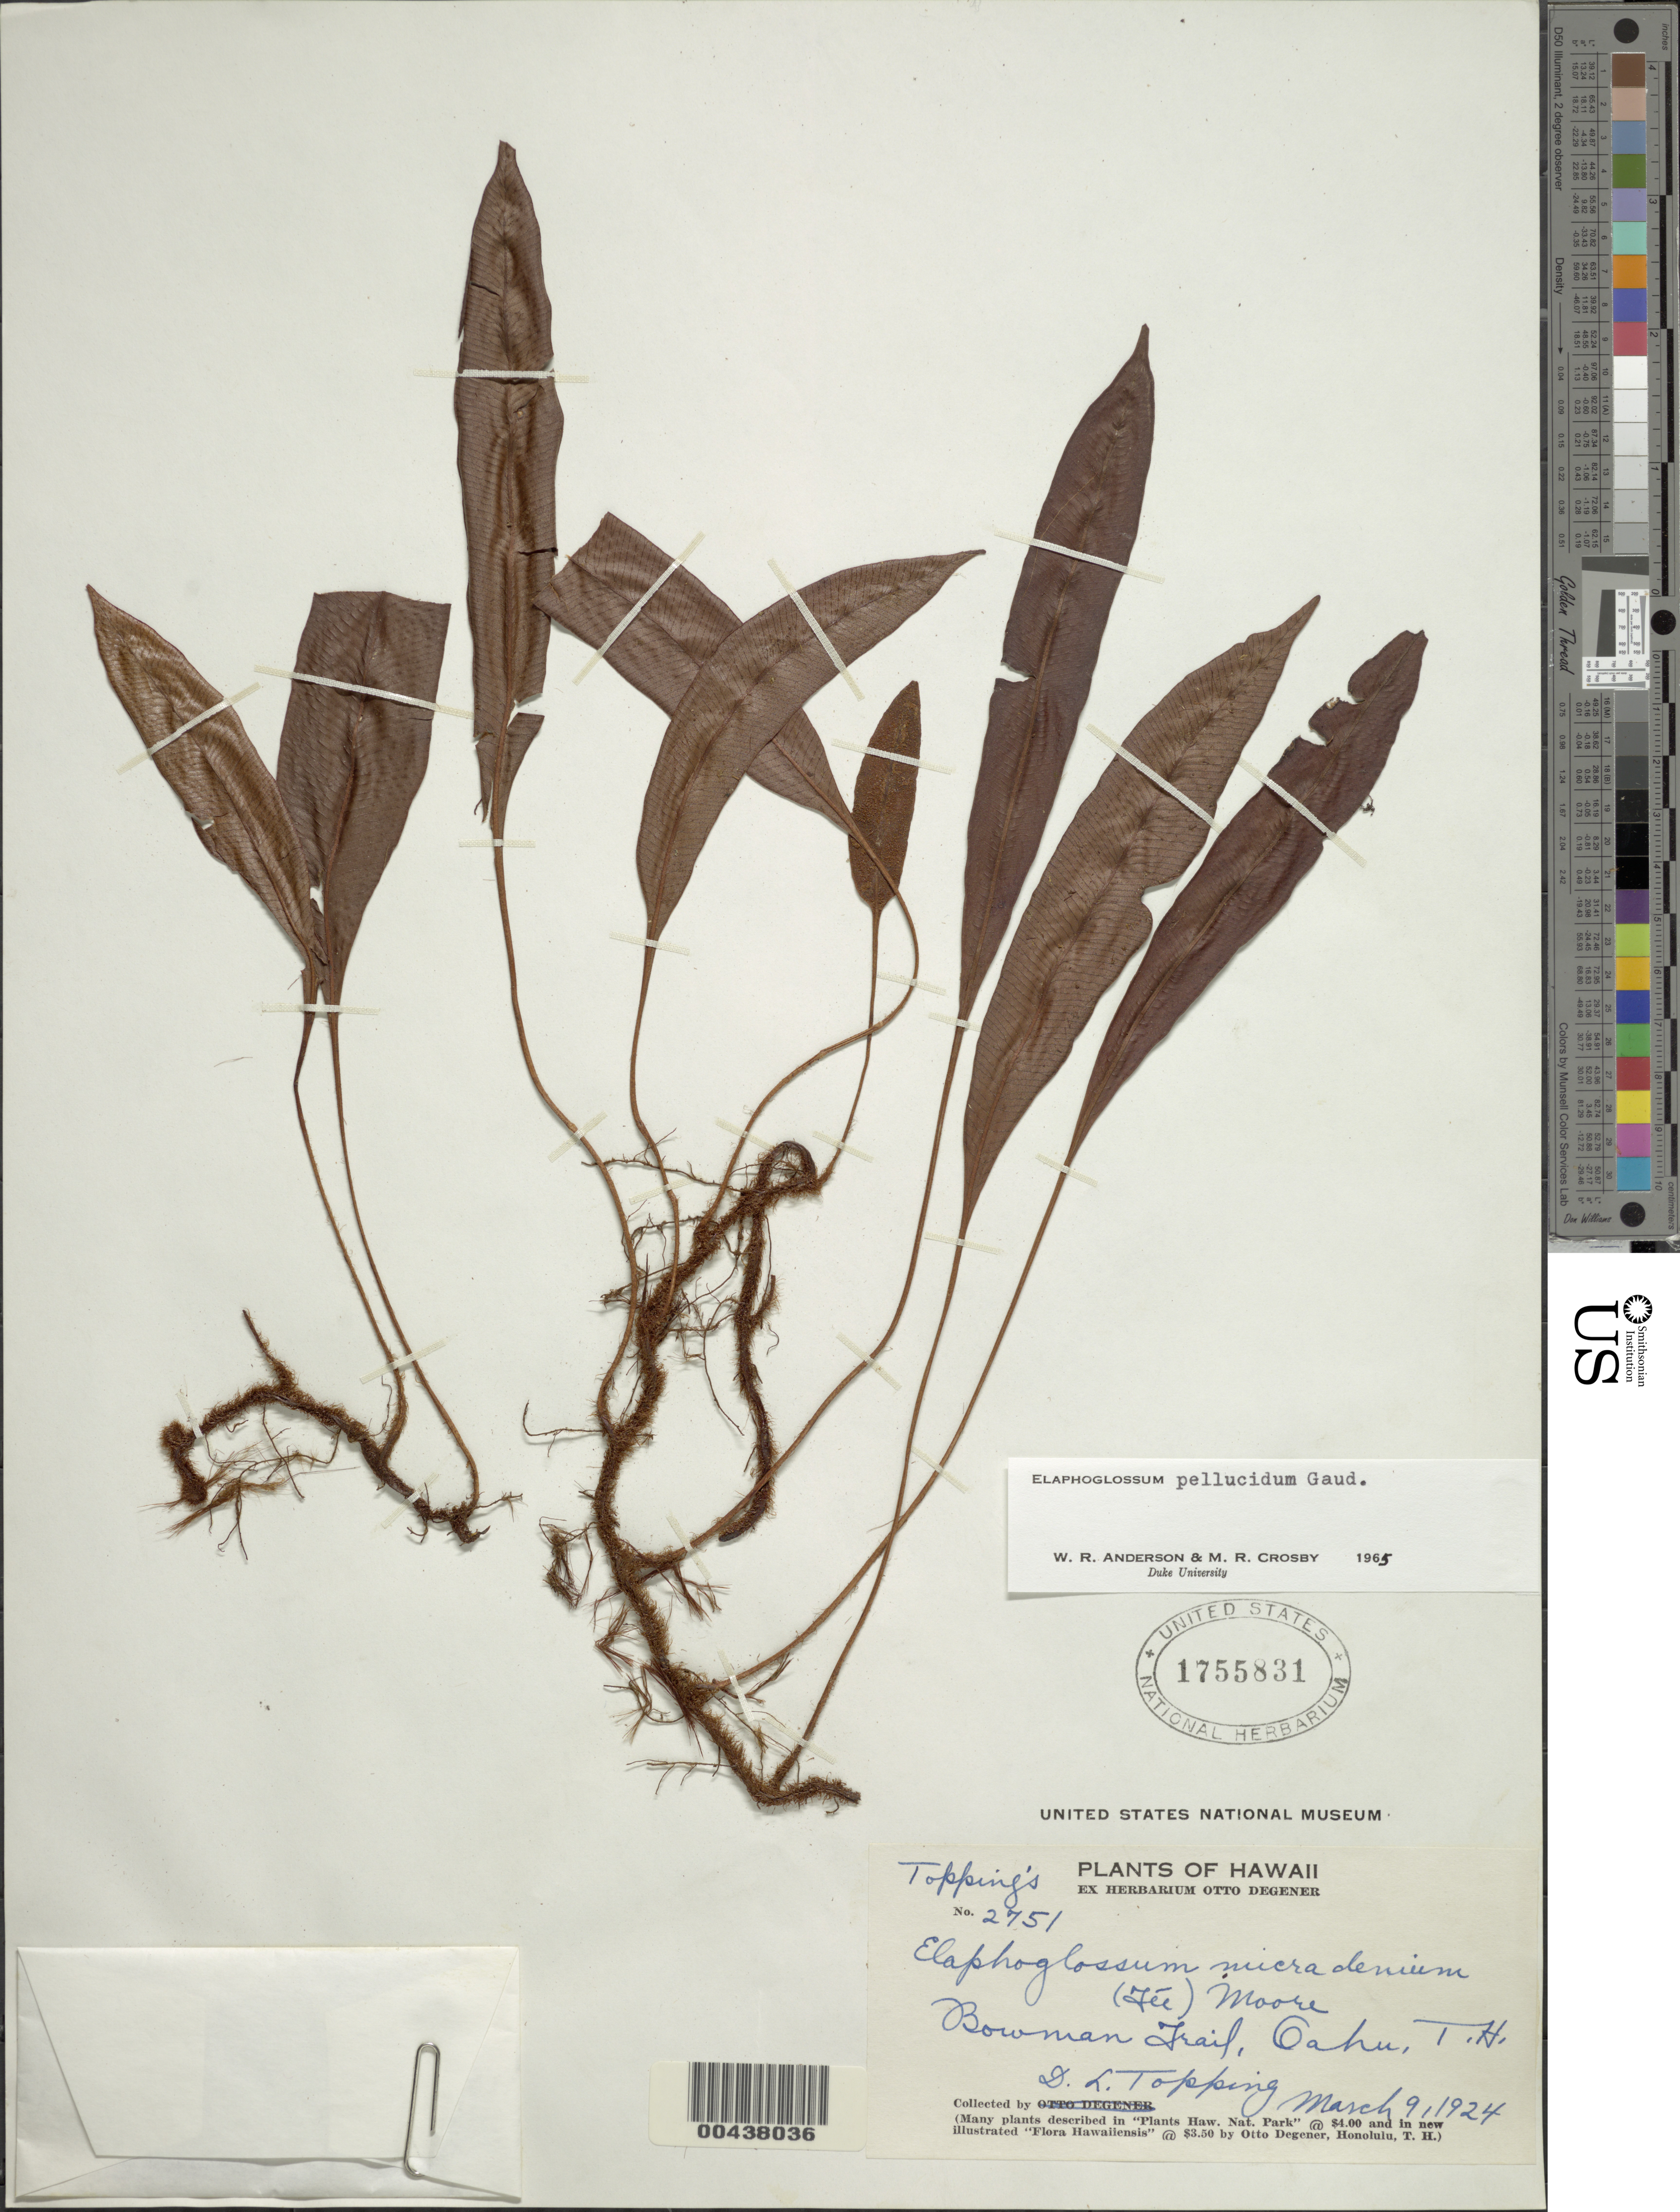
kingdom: Plantae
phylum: Tracheophyta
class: Polypodiopsida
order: Polypodiales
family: Dryopteridaceae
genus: Elaphoglossum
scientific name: Elaphoglossum pellucidum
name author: Gaudich.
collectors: D. L. Topping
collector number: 2751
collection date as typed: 9 Mar 1924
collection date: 1924-03-09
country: United States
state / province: Hawaii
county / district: Honolulu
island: Oahu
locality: Bowman Trail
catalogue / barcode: US 1755831